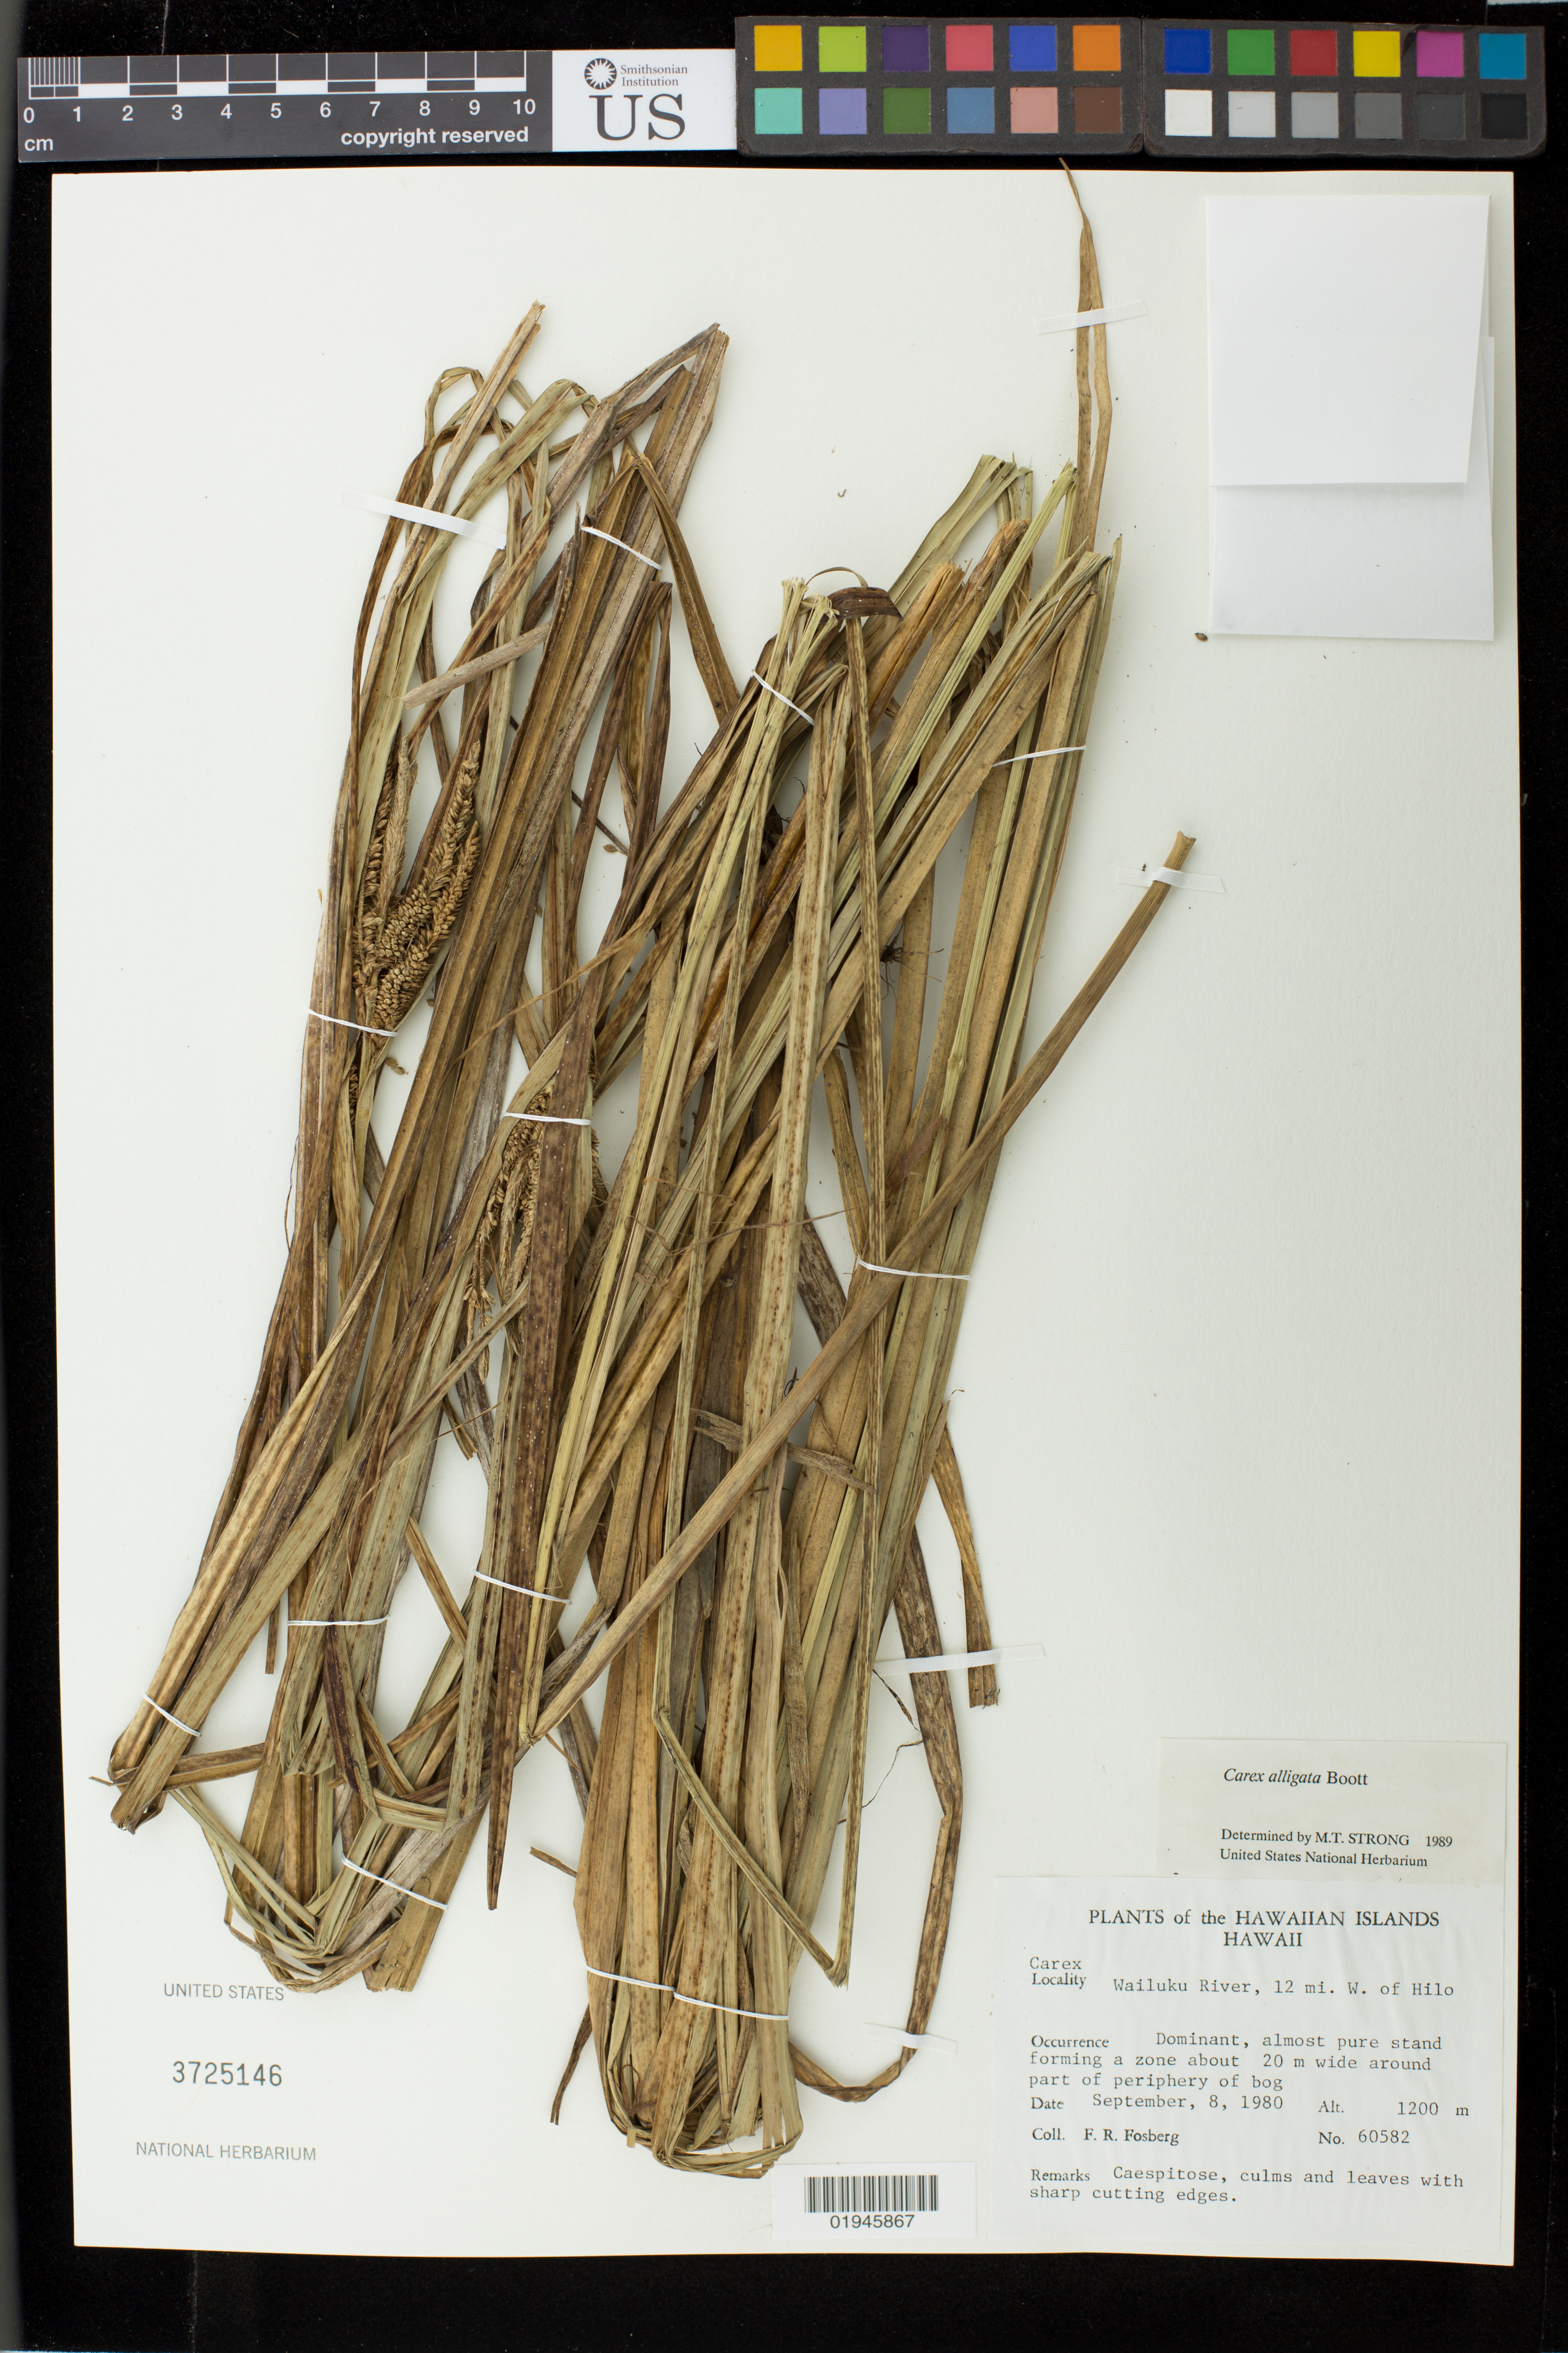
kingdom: Plantae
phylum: Tracheophyta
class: Liliopsida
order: Poales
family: Cyperaceae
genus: Carex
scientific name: Carex alligata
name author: Boott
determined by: Strong, M. T., (US), Smithsonian Institution - National Museum of Natural History (UNITED STATES)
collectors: F. R. Fosberg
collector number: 60582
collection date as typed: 8 Sep 1980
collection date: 1980-09-08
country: United States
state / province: Hawaii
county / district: Hawaii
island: Hawaii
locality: Wailuku River, 12 miles west of Hilo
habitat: Bog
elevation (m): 1200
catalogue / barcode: US 3725146